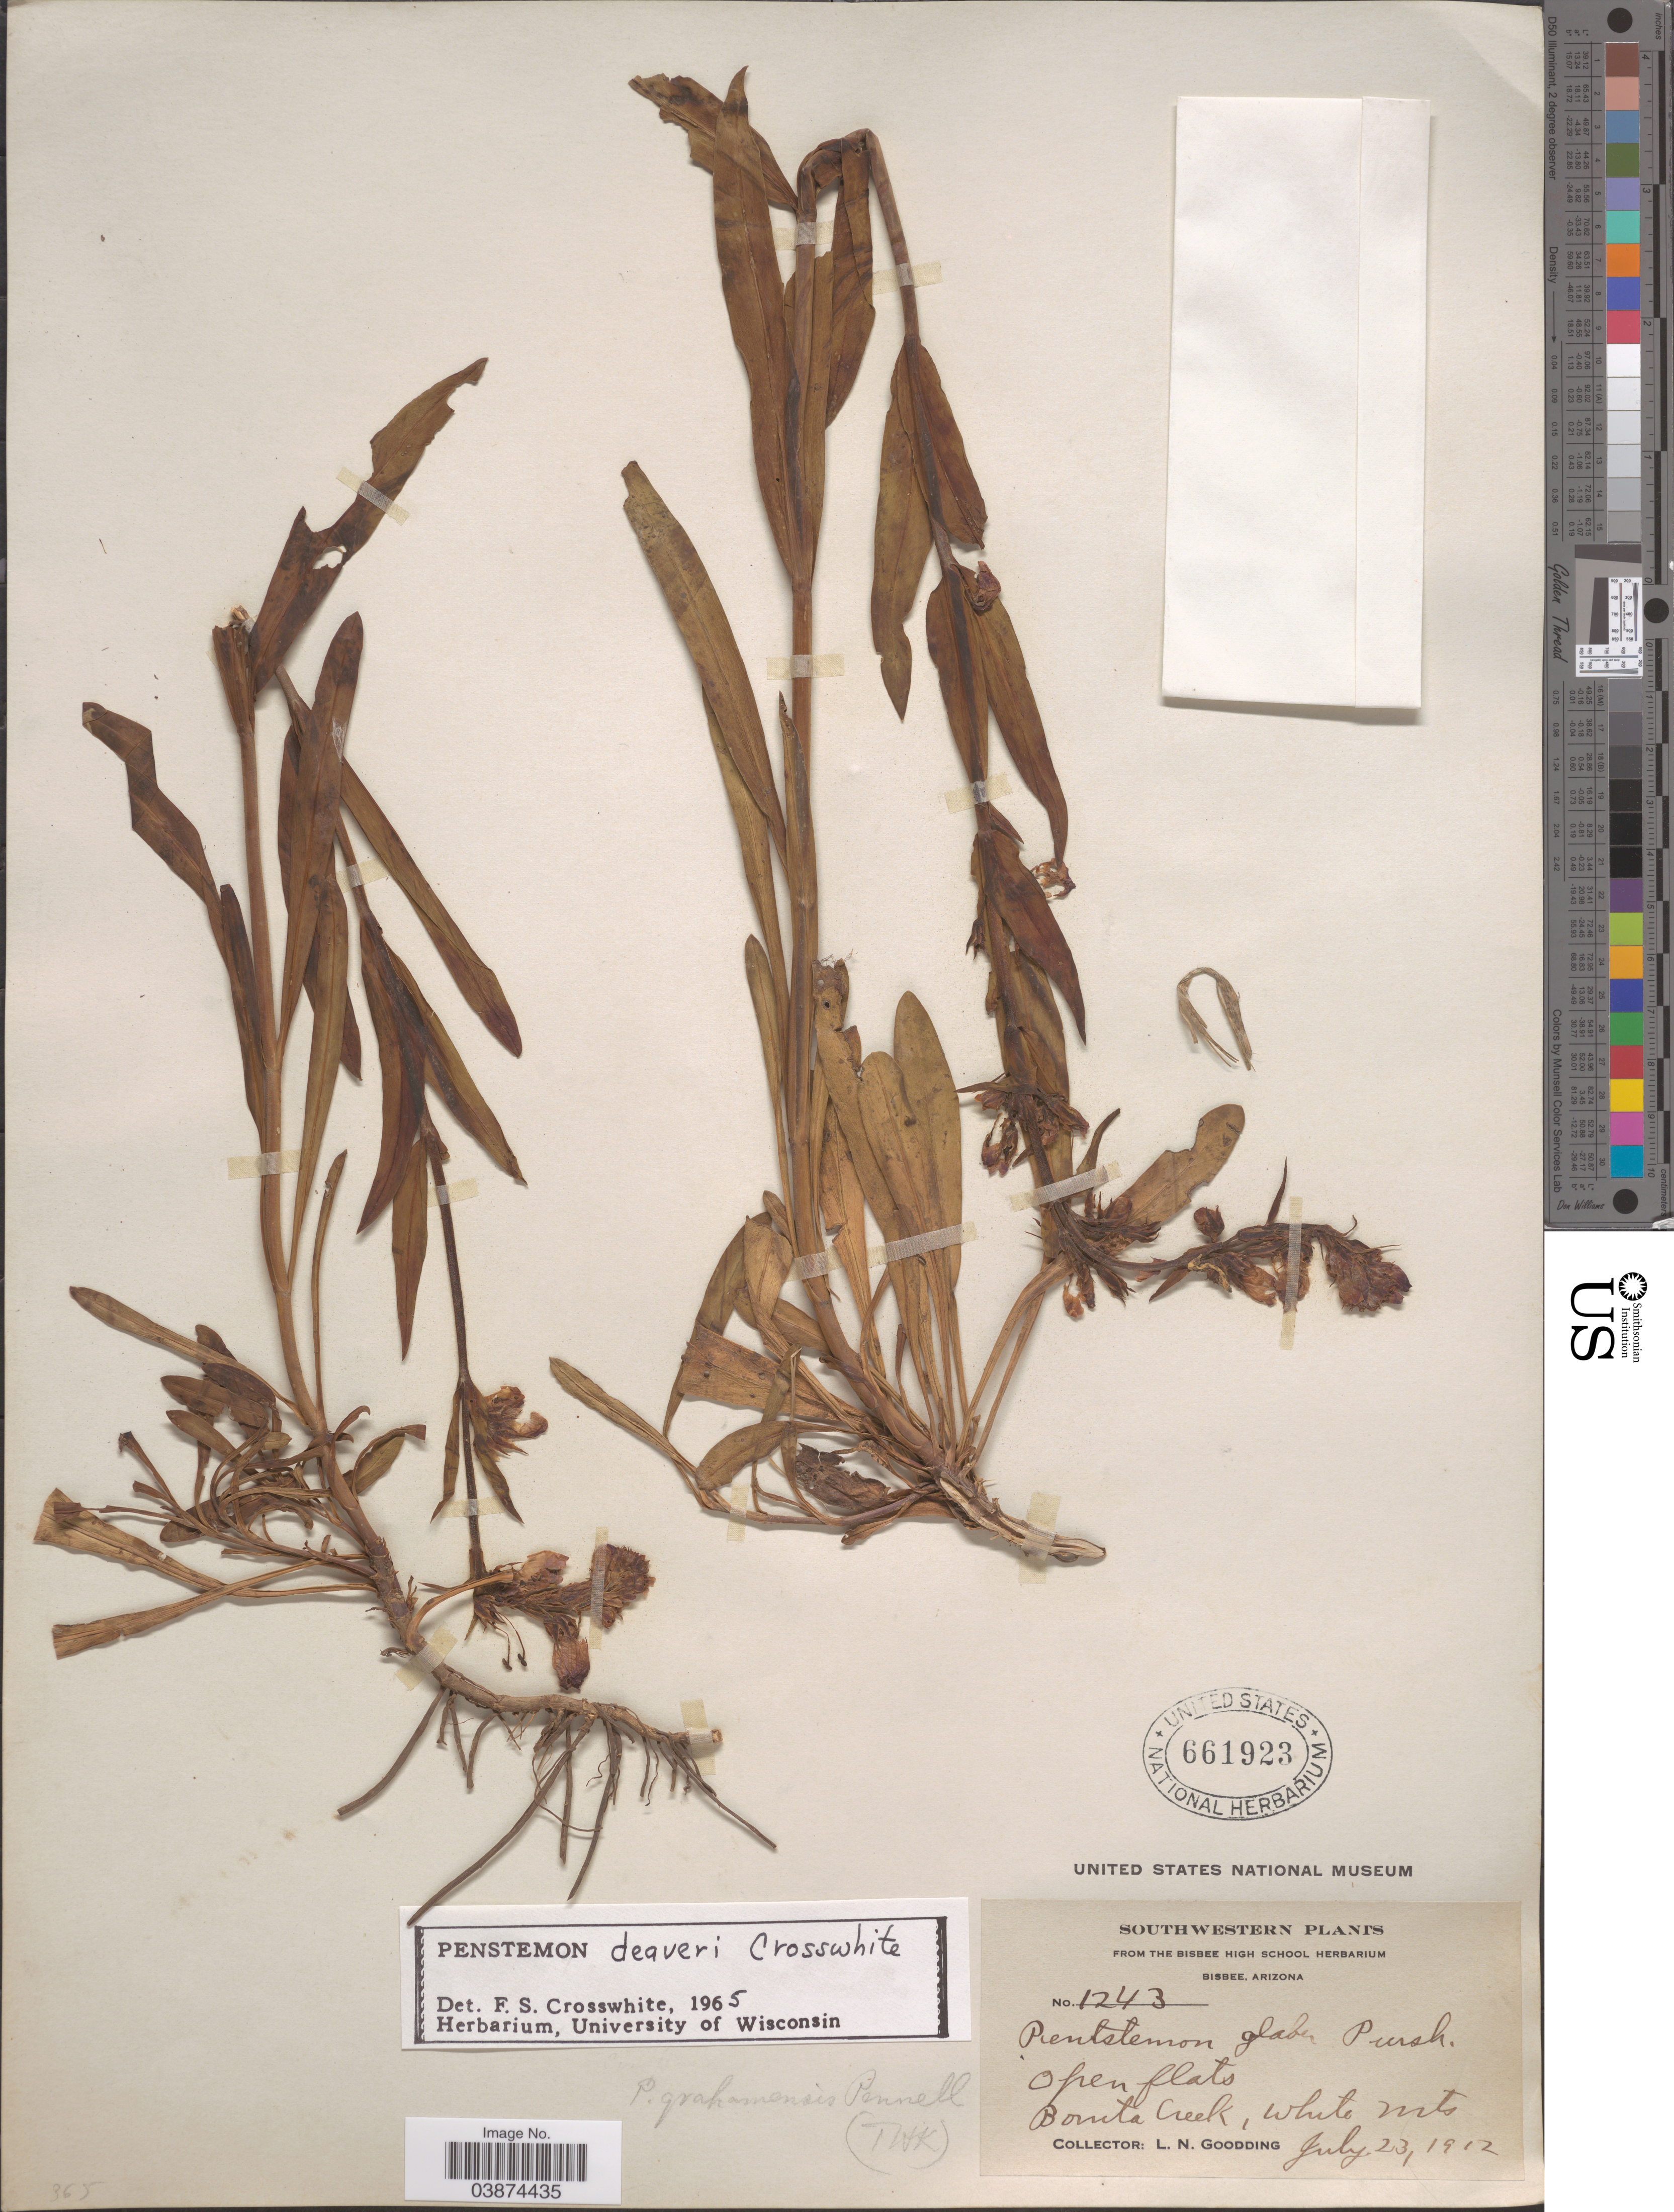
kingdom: Plantae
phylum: Tracheophyta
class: Magnoliopsida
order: Lamiales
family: Plantaginaceae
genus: Penstemon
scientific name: Penstemon deaveri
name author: Crosswh.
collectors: L. N. Goodding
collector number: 1243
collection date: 1912-07-23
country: United States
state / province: Arizona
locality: Southwestern. Bonita Creek, White Mts.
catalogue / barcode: US 661923